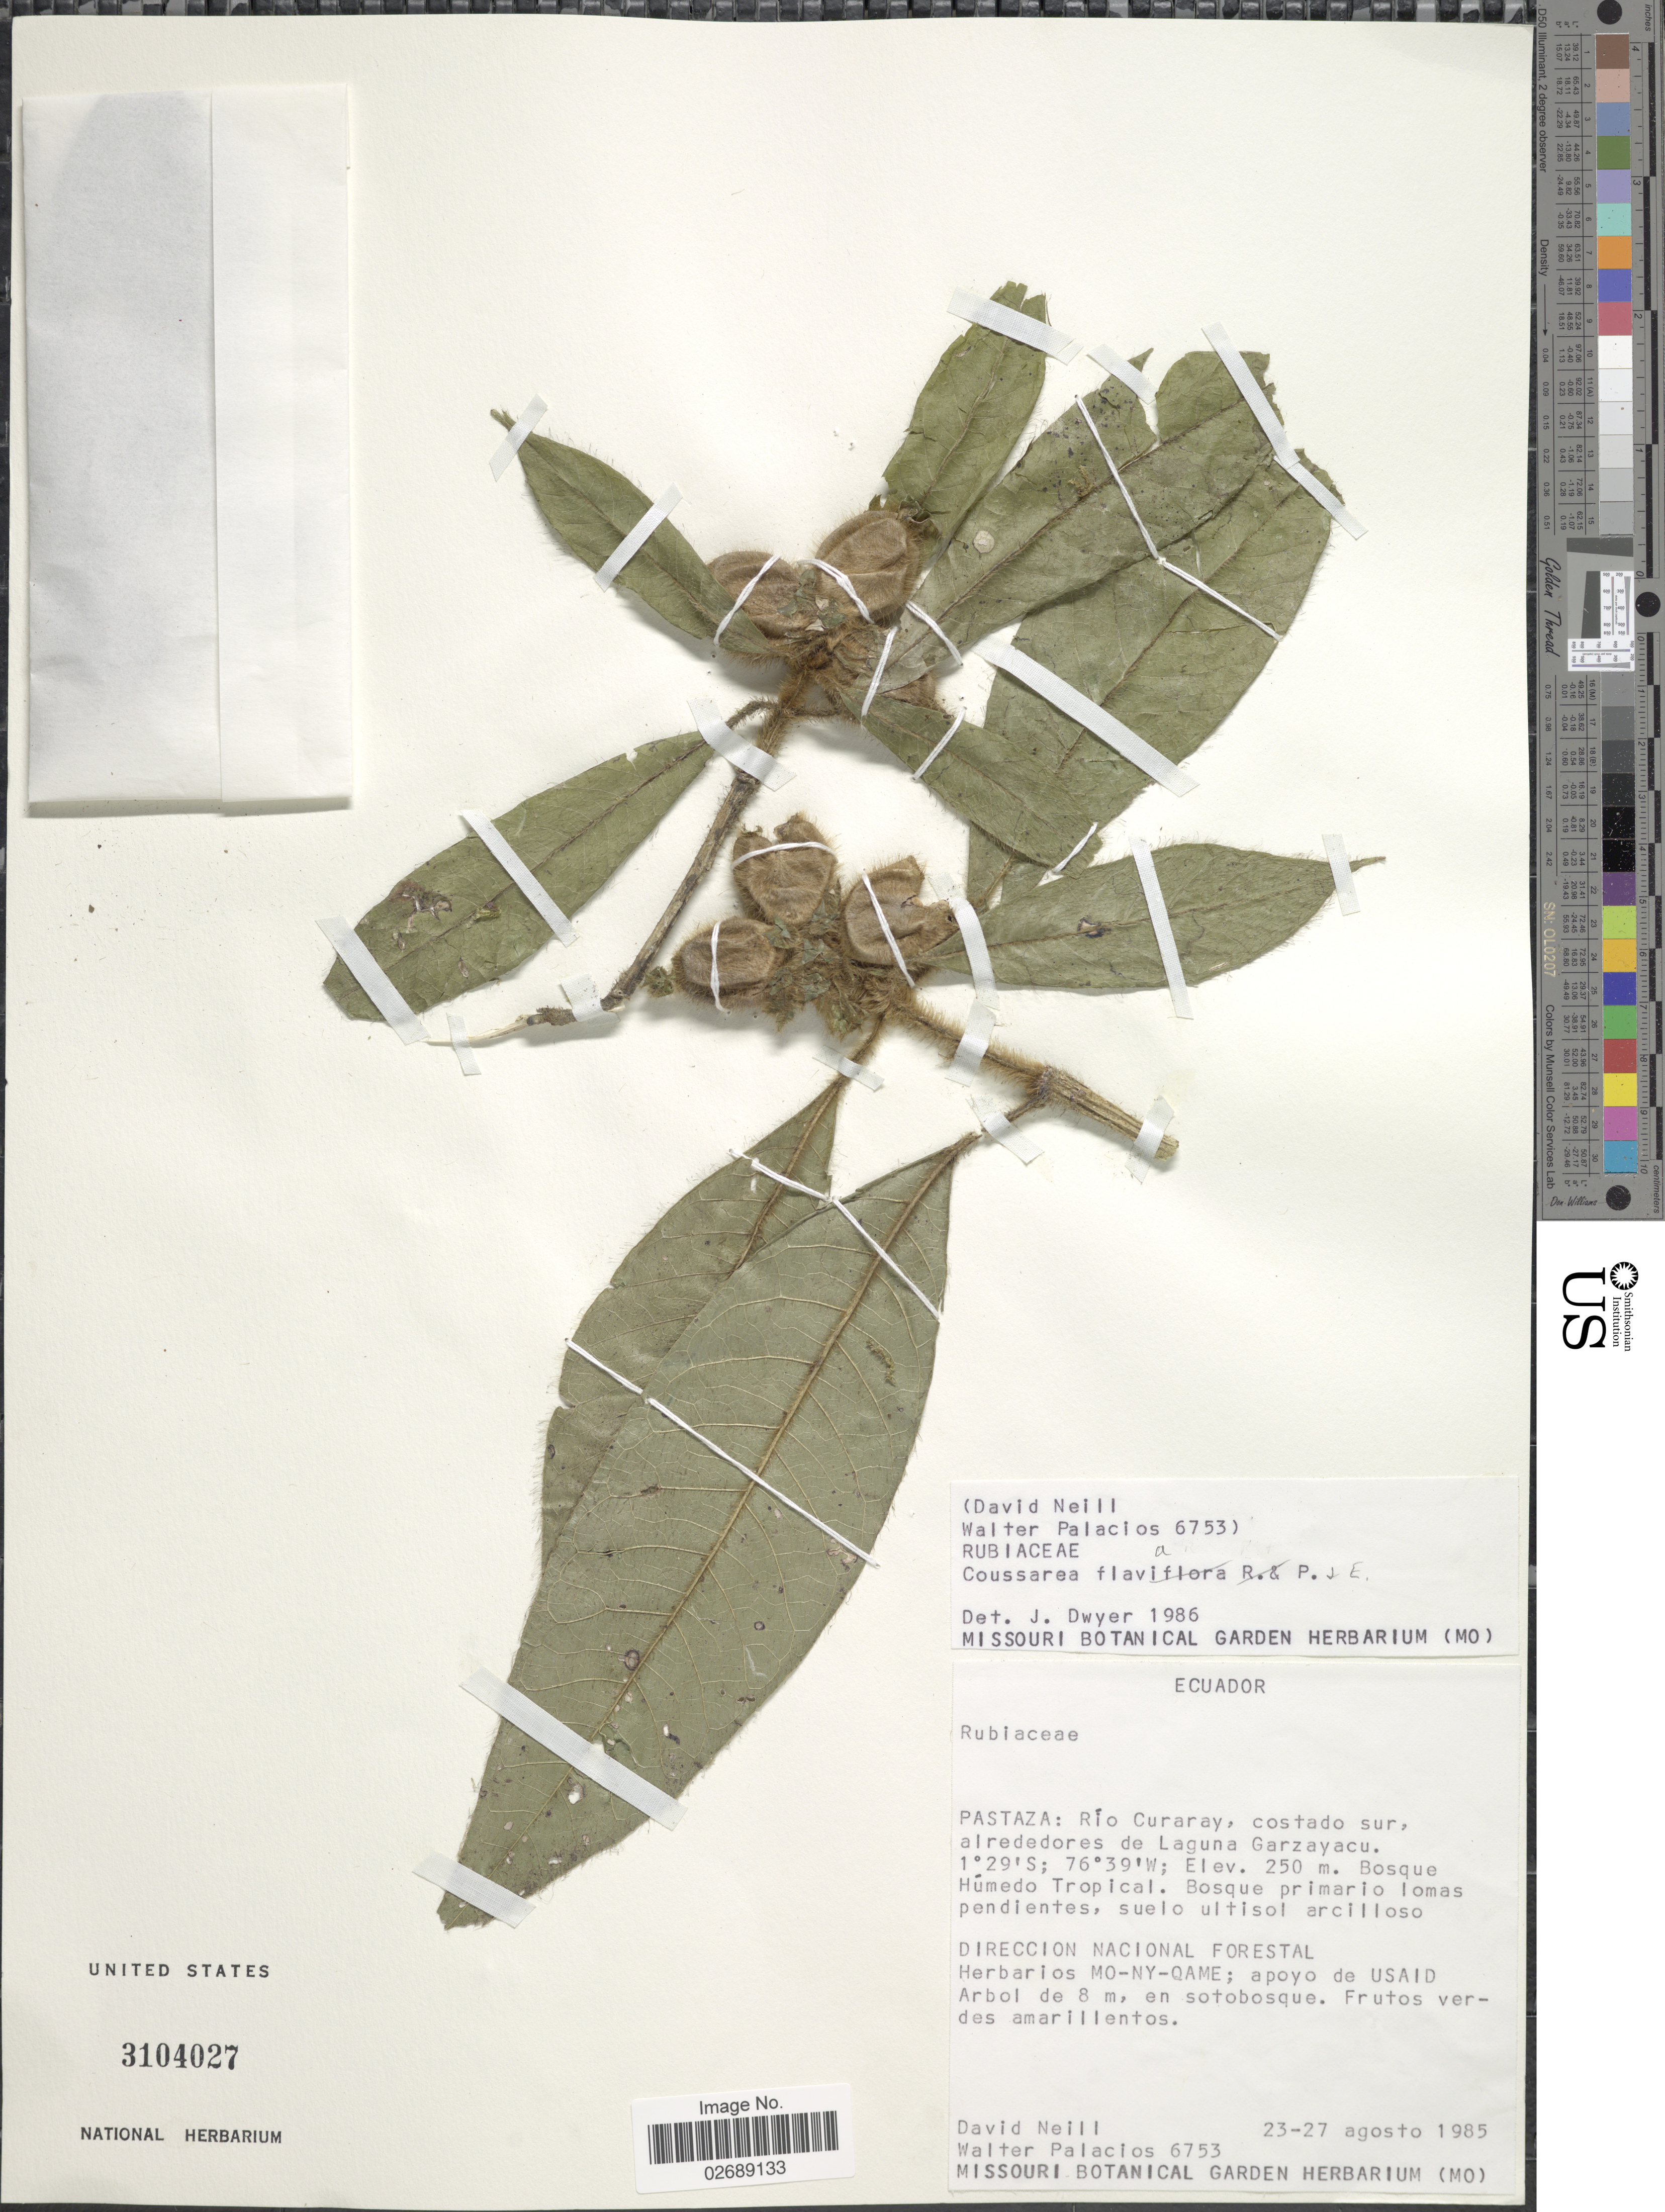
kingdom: Plantae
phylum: Tracheophyta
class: Magnoliopsida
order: Gentianales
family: Rubiaceae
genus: Coussarea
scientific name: Coussarea flava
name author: Poepp. & Endl.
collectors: D. Neill & W. Palacios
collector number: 6753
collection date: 1985-08-23/1985-08-27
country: Ecuador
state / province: Pastaza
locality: Rio Curaray, costado sur, alrededores de Laguna Garzayacu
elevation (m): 250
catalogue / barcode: US 3104027